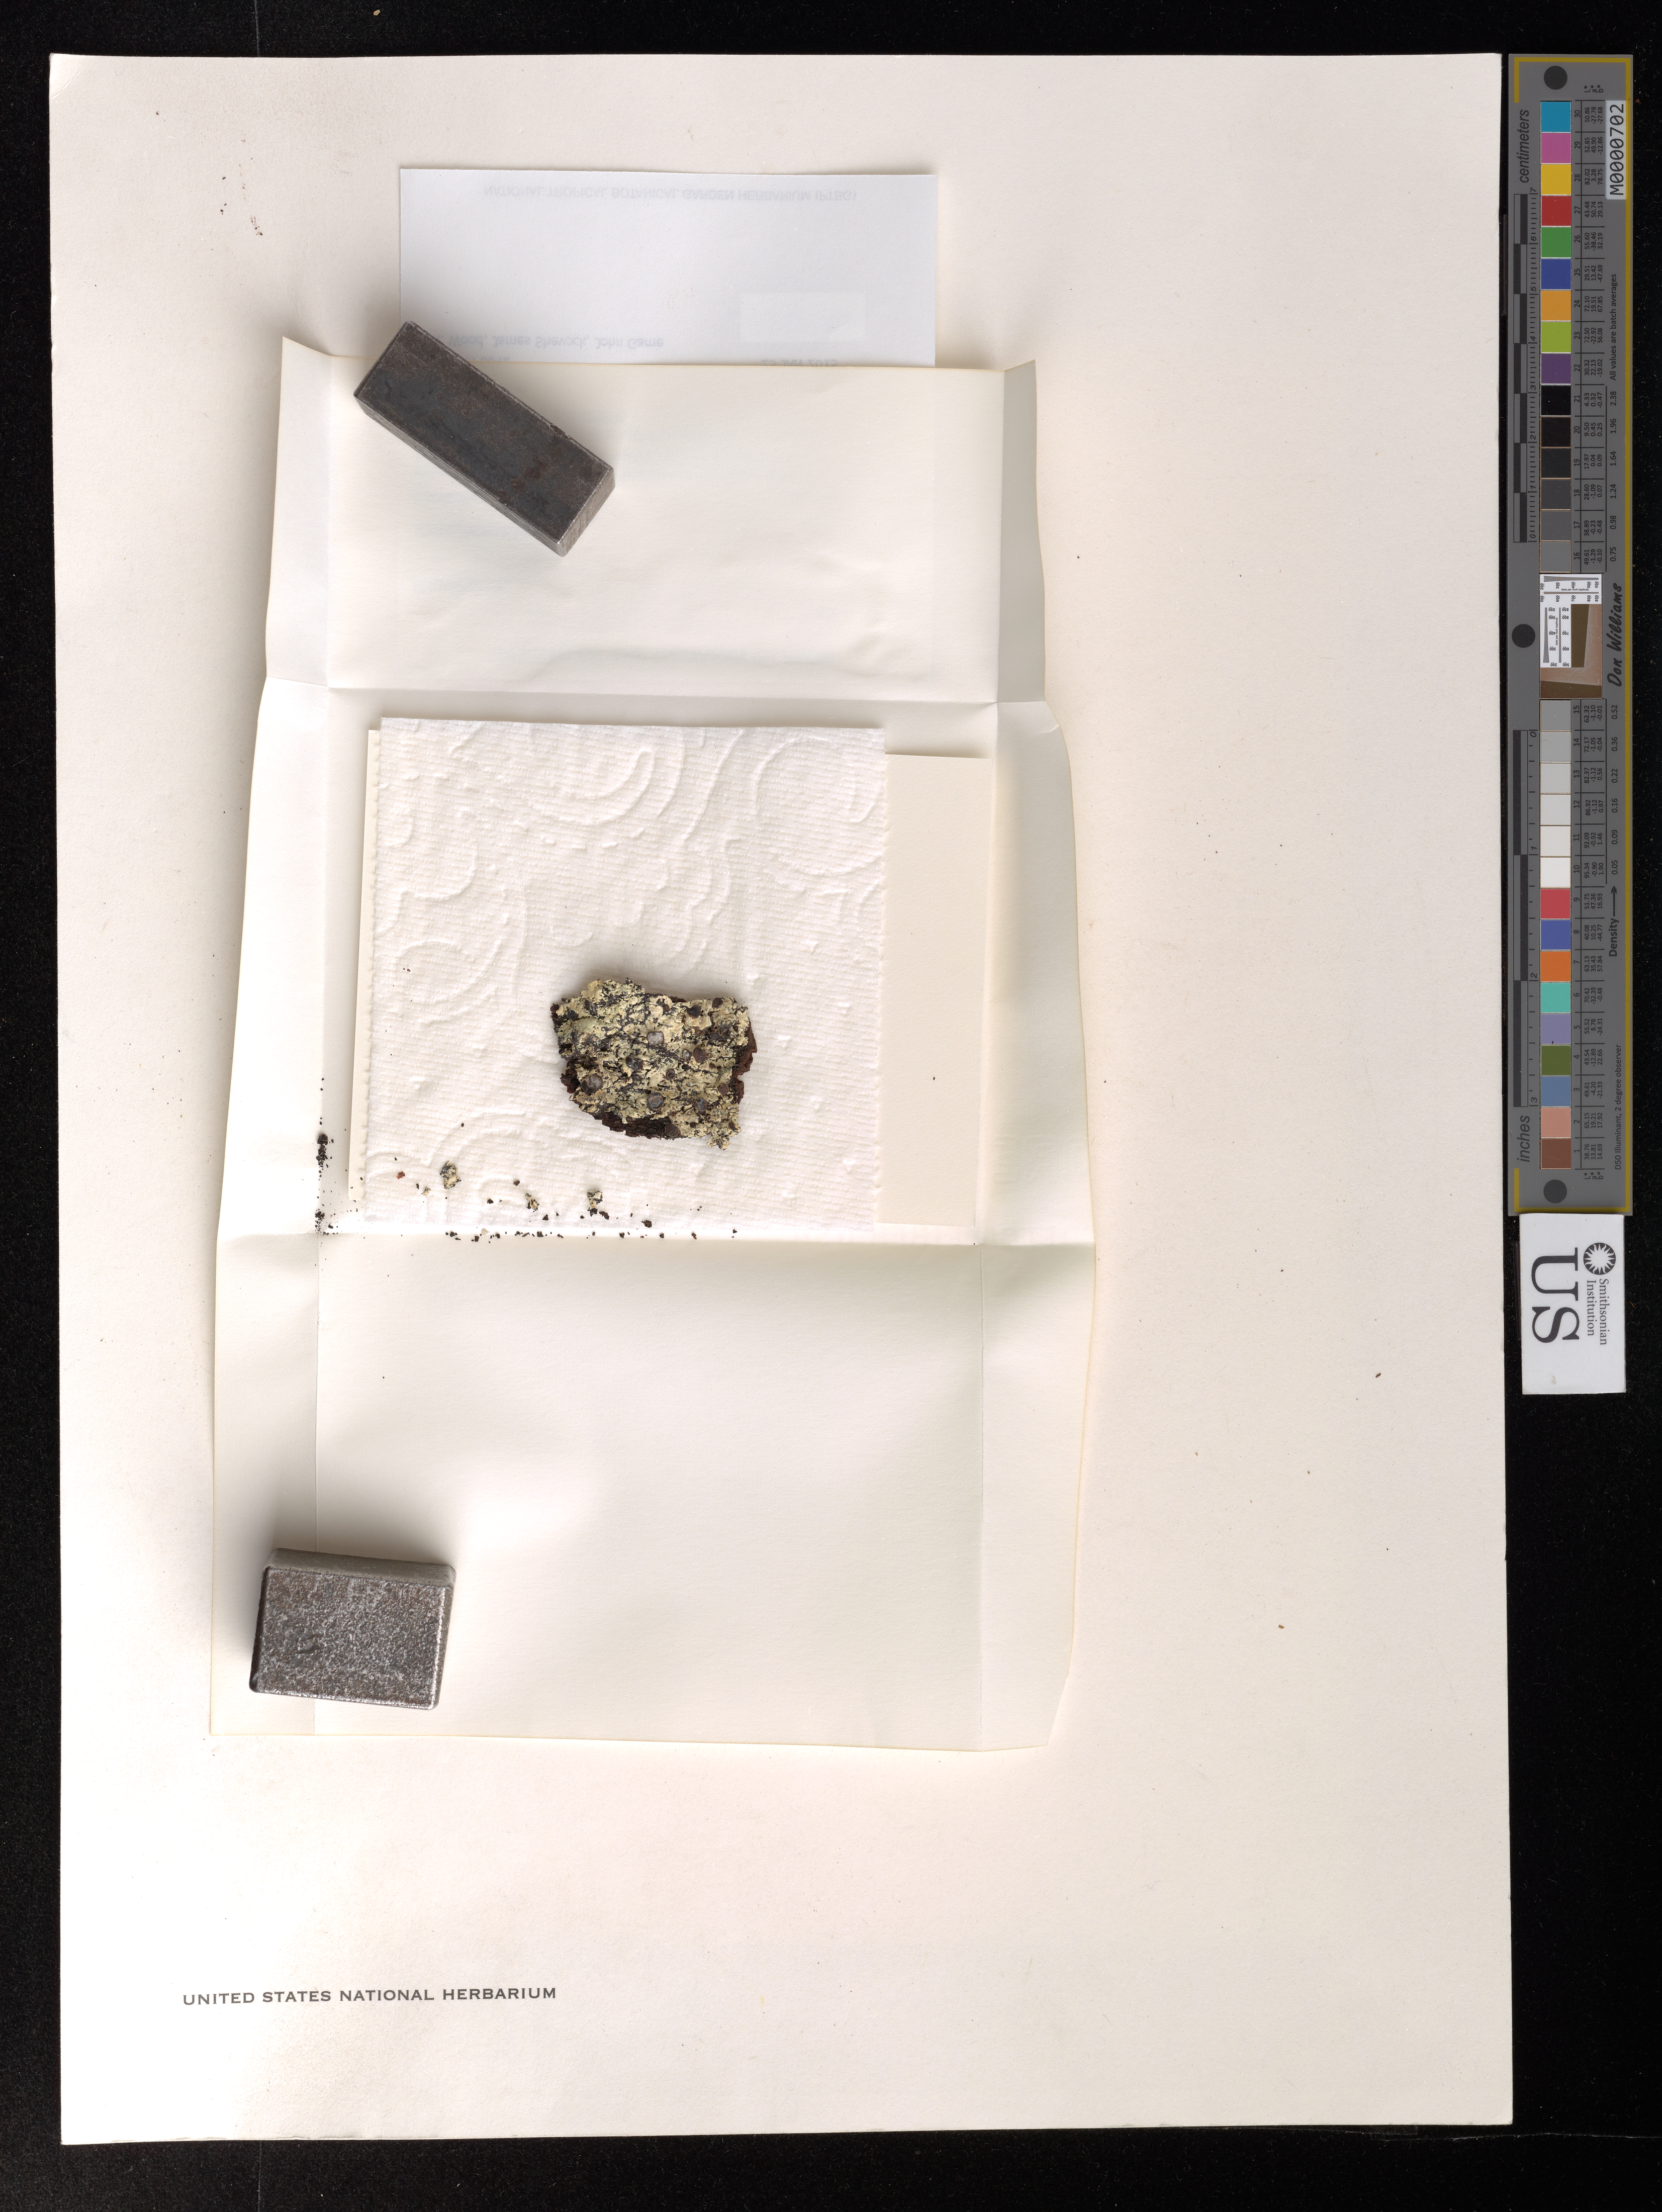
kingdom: Fungi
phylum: Ascomycota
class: Lecanoromycetes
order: Teloschistales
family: Megalosporaceae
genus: Megalospora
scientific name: Megalospora sp.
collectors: T. W. Flynn, J. R. Shevock & J. Game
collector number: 8042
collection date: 2015-01-23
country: United States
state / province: Hawaii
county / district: Kauai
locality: Kauai Waimea District. Kokee State Park. Honopu trail.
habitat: Metrosideros dominated mesic forest. W/ Dodonaea, Kadua, Dicranpteris, Psidium and Morella.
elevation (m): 8042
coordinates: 22.145630, -159.650530